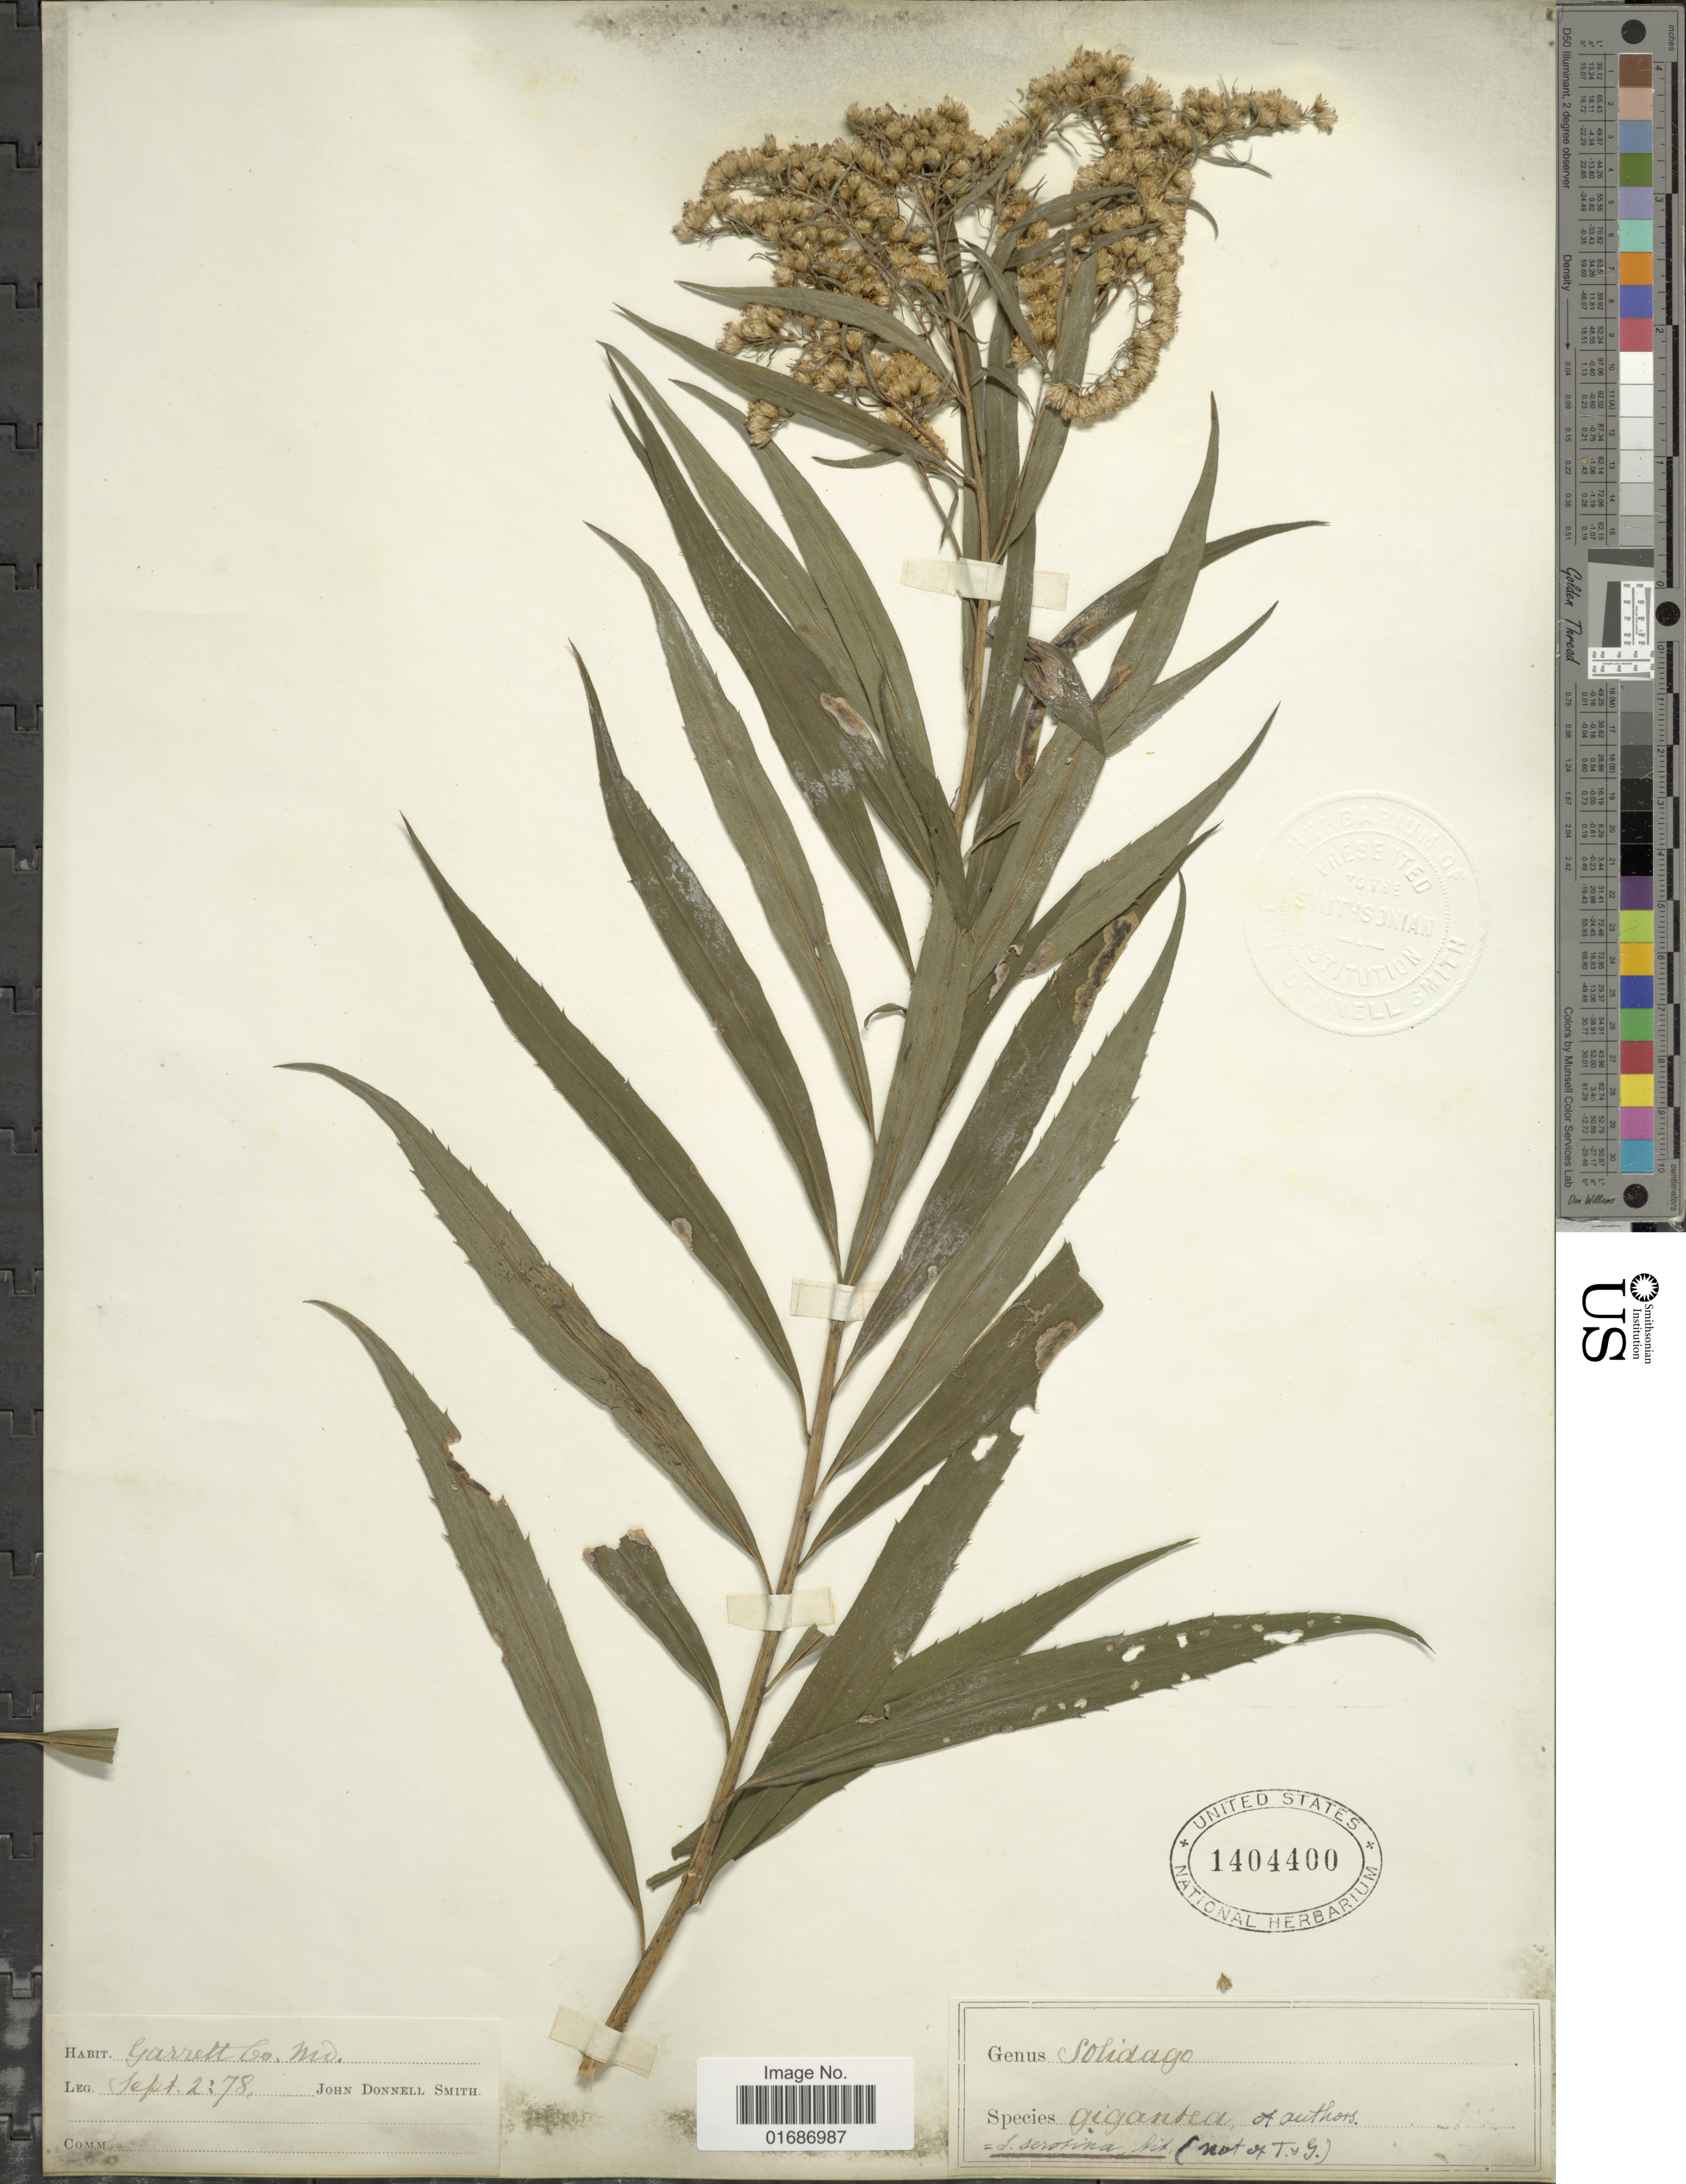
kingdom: Plantae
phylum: Tracheophyta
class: Magnoliopsida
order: Asterales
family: Asteraceae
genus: Solidago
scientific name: Solidago gigantea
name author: Aiton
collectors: J. Donnell Smith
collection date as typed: Transcribed d/m/y: 2/9/78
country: United States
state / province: Maryland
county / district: Garrett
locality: Garrett Co.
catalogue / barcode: US 1404400